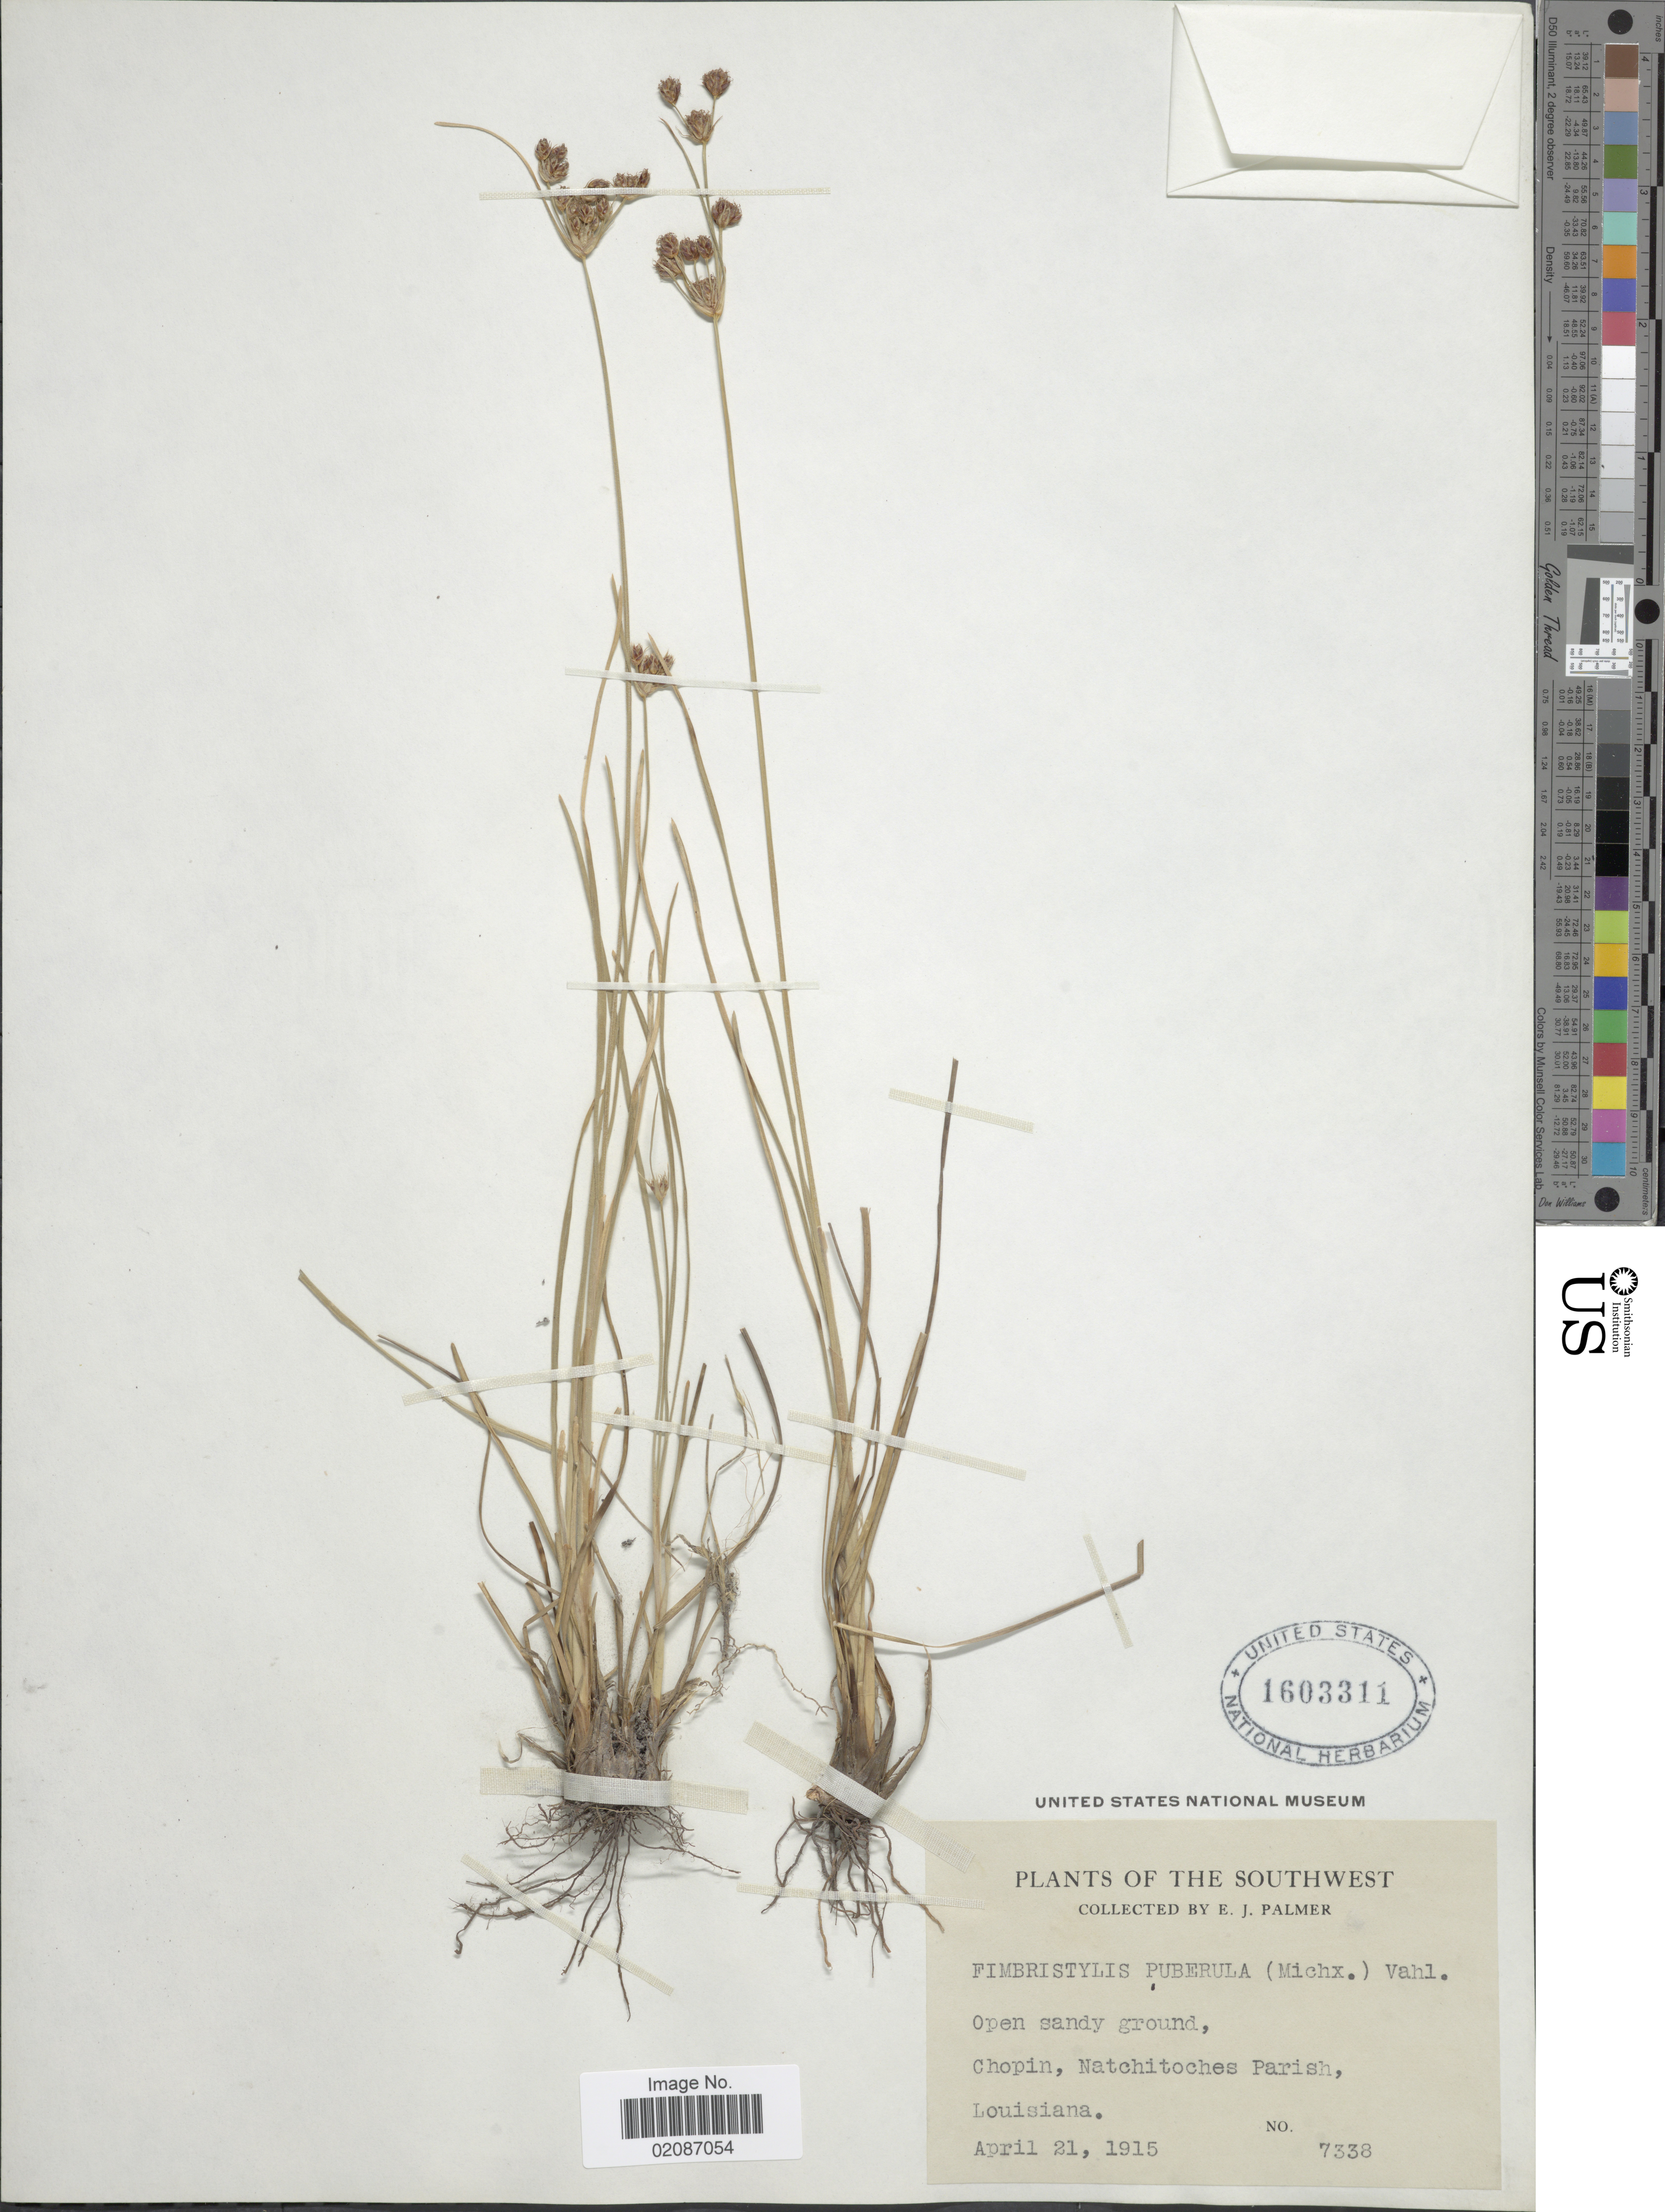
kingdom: Plantae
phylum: Tracheophyta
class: Liliopsida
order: Poales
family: Cyperaceae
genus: Fimbristylis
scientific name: Fimbristylis spadicea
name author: (L.) Vahl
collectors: E. J. Palmer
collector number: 7338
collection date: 1915-04-21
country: United States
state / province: Louisiana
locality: The Southwest, Chopin, Natchitoches Parish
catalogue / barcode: US 1603311